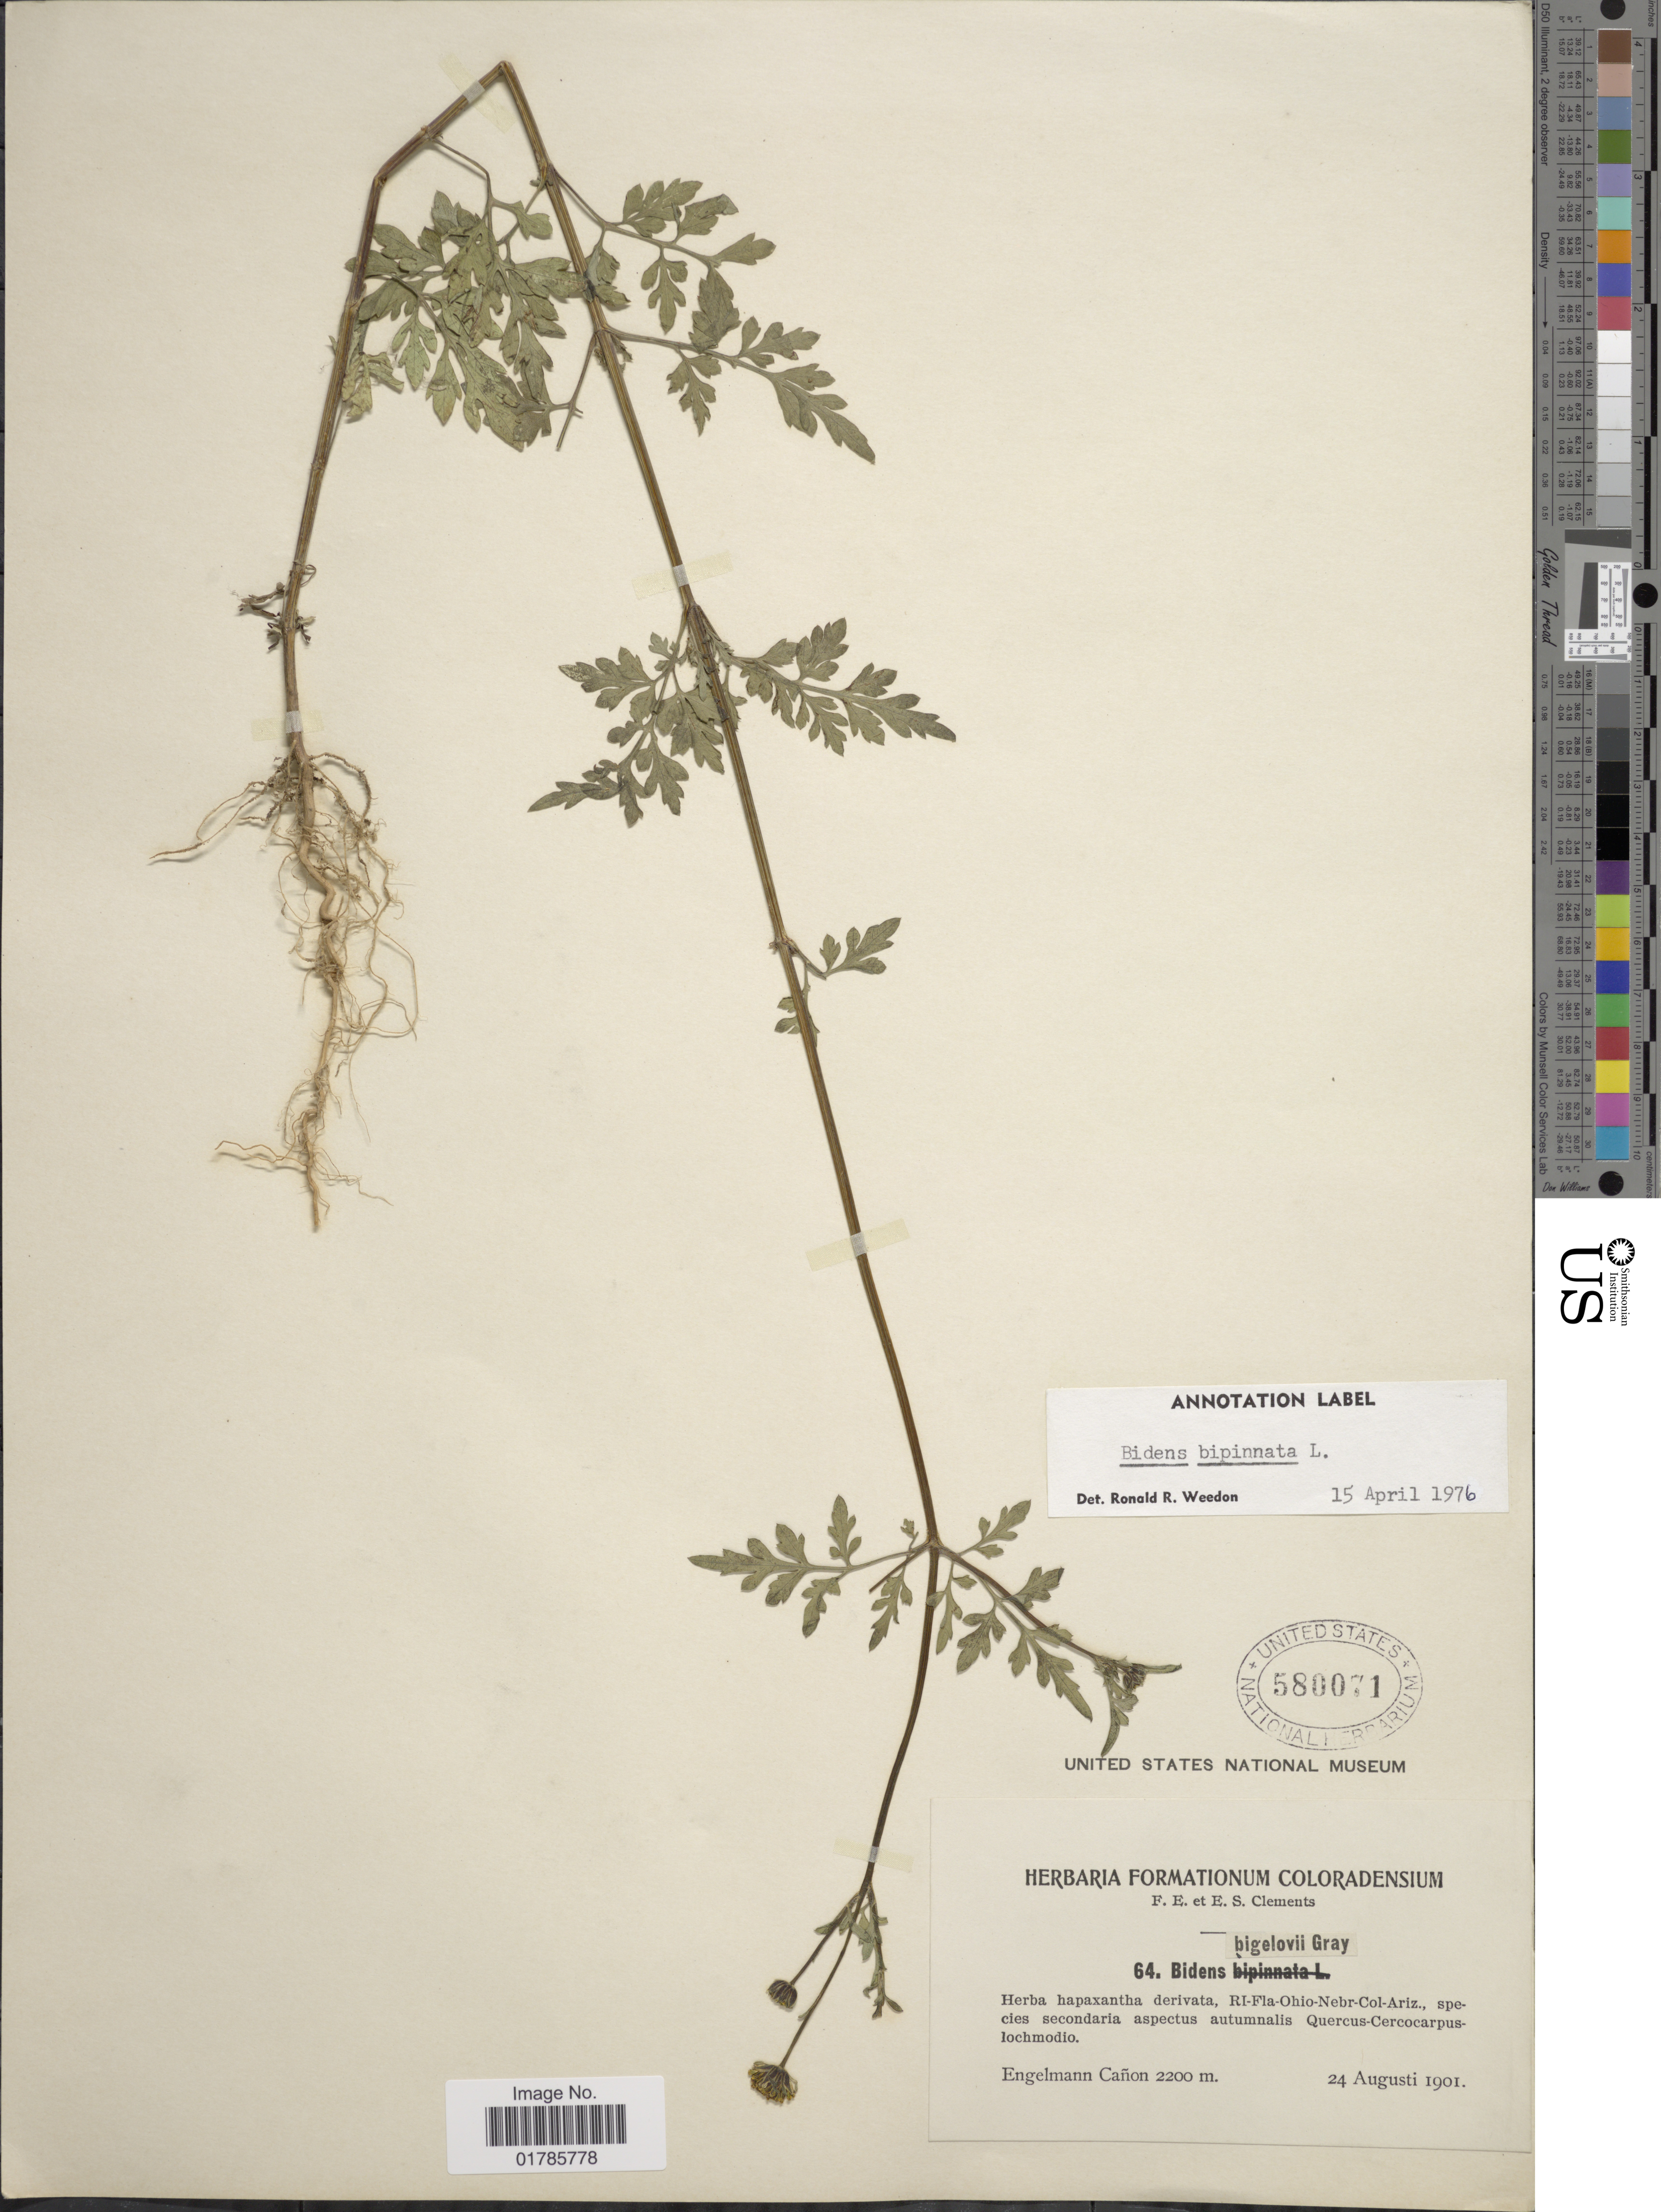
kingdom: Plantae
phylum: Tracheophyta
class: Magnoliopsida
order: Asterales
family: Asteraceae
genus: Bidens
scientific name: Bidens bipinnata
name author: L.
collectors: F. E. Clements & S. Clements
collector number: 64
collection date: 1901-08-24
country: United States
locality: Ri-Fla-Ohio-Nebr-Col-Ariz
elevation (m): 2200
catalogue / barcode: US 580071